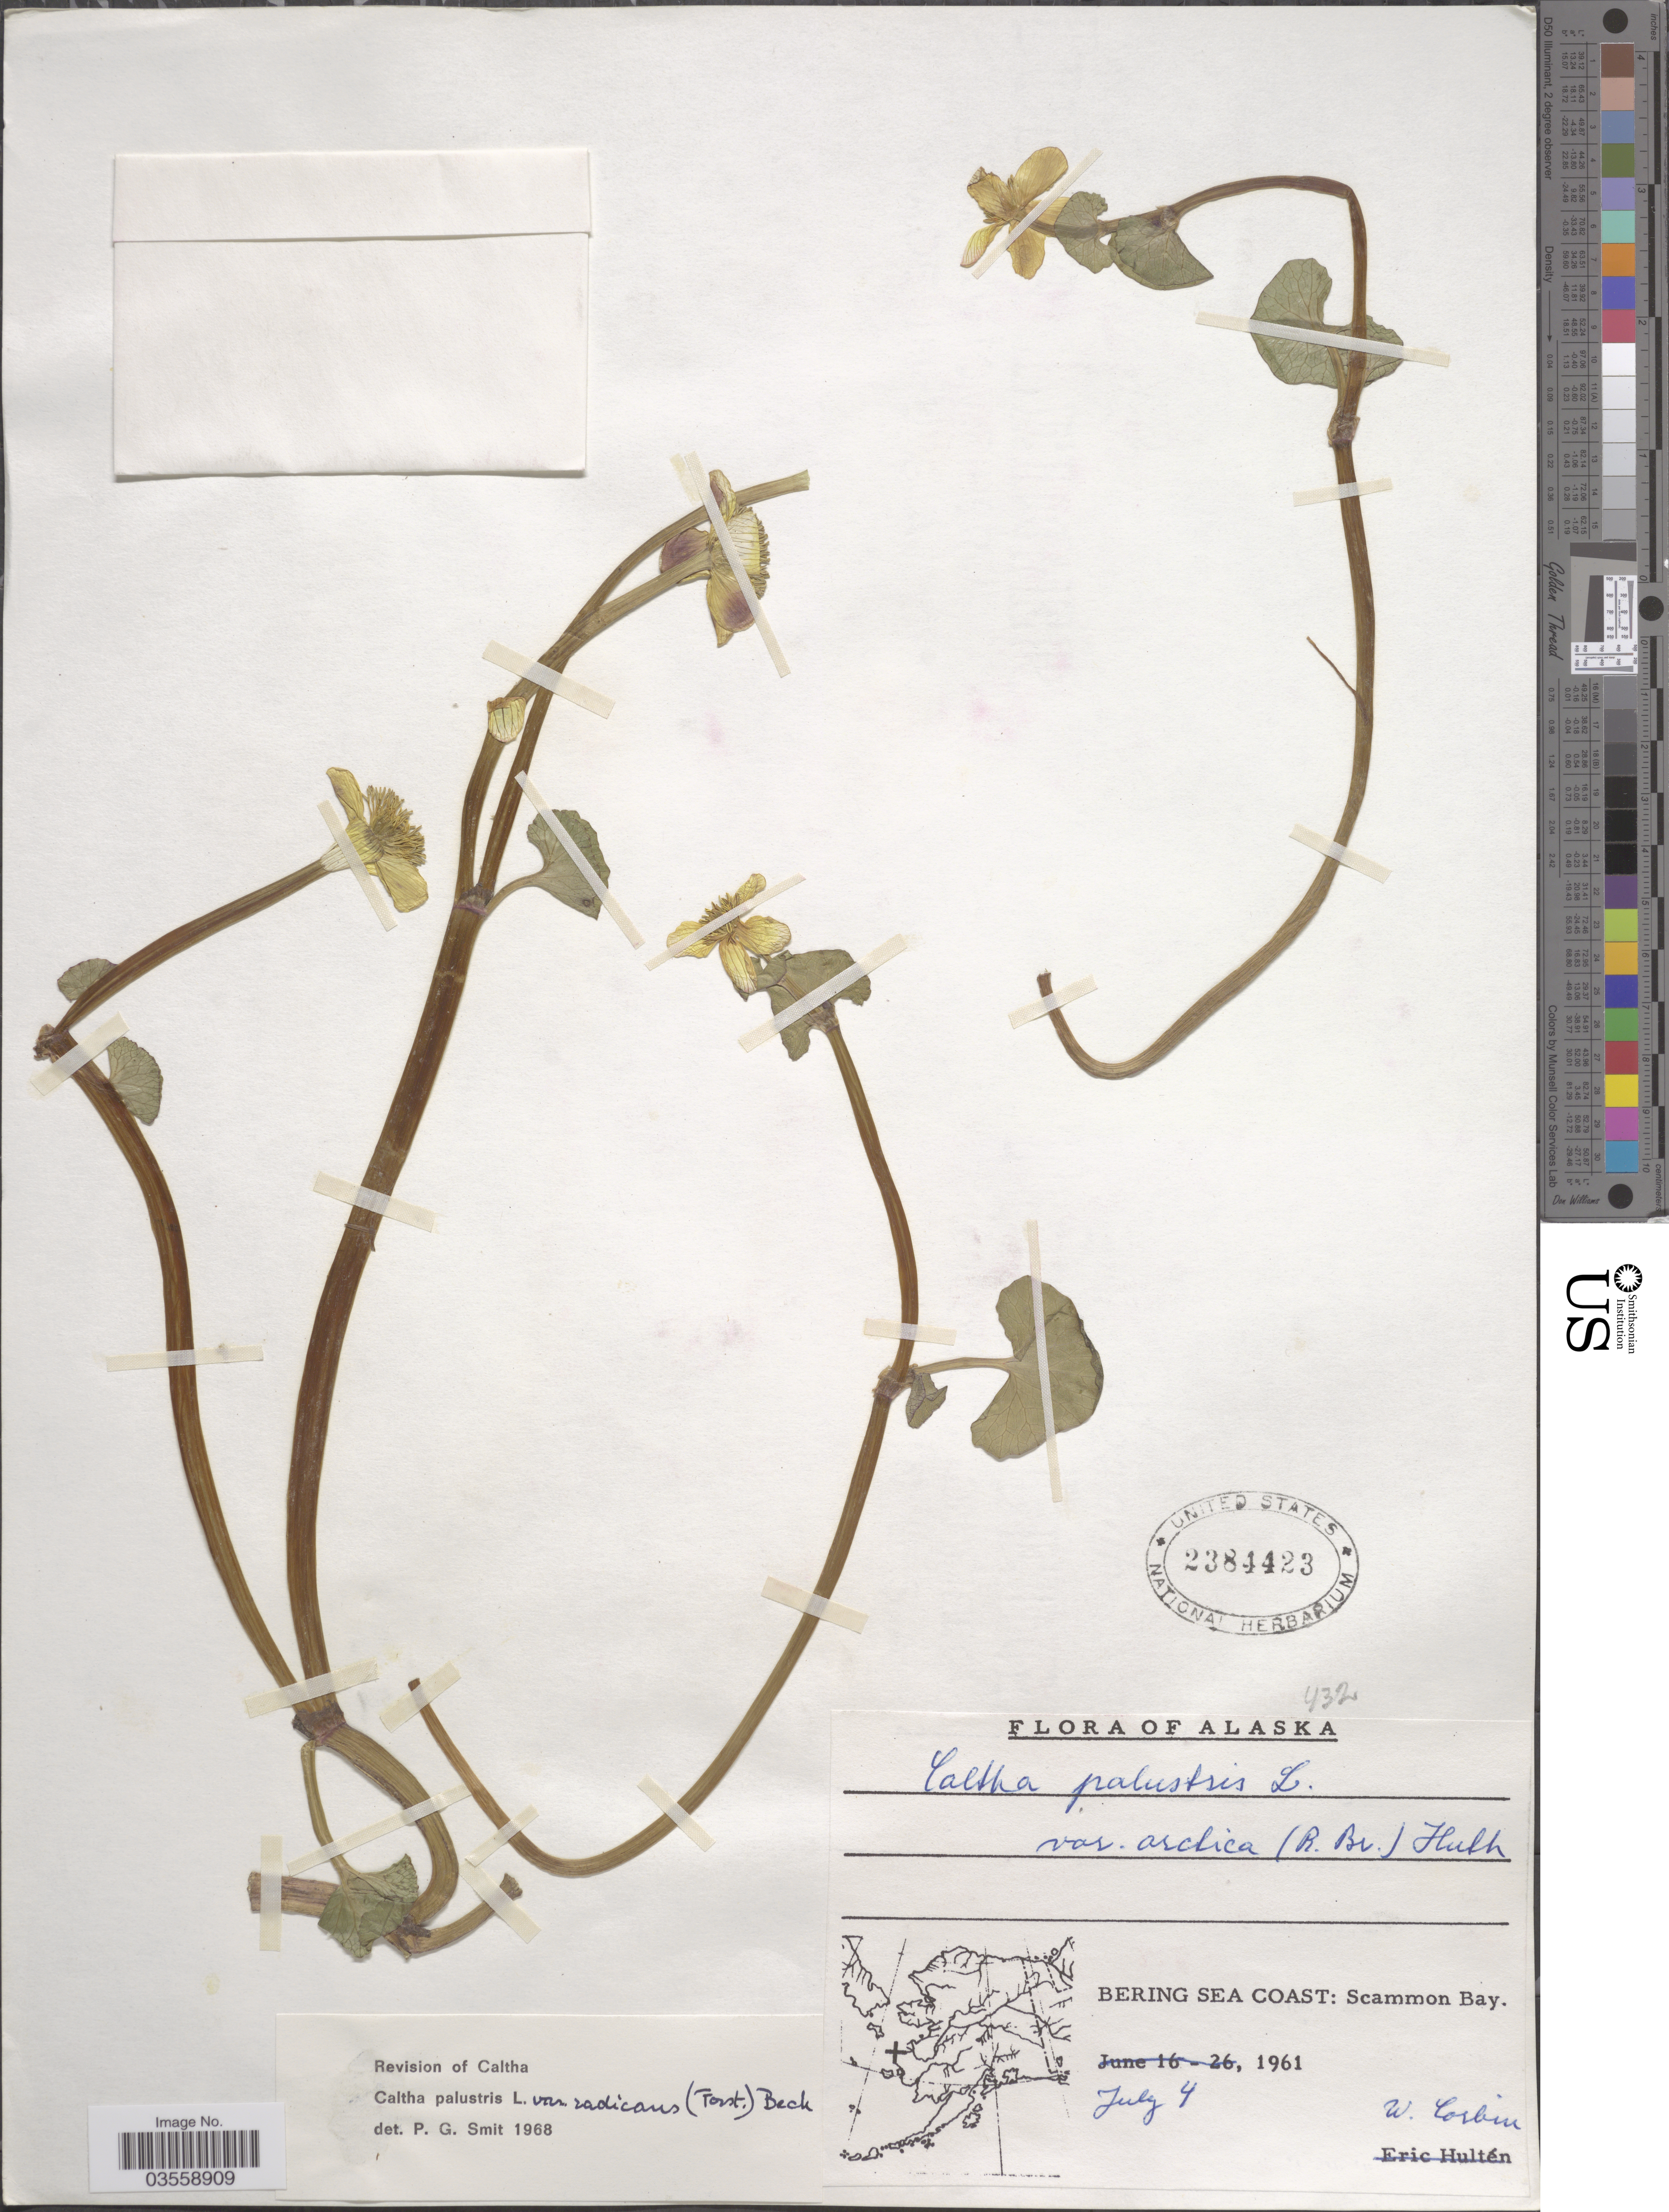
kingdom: Plantae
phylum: Tracheophyta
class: Magnoliopsida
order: Ranunculales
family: Ranunculaceae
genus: Caltha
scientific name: Caltha palustris var. radicans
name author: (T.F. Forst) Beck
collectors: W. Corbin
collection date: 1961-07-04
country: United States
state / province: Alaska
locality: Bering Sea Coast: Scammon Bay.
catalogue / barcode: US 2384423